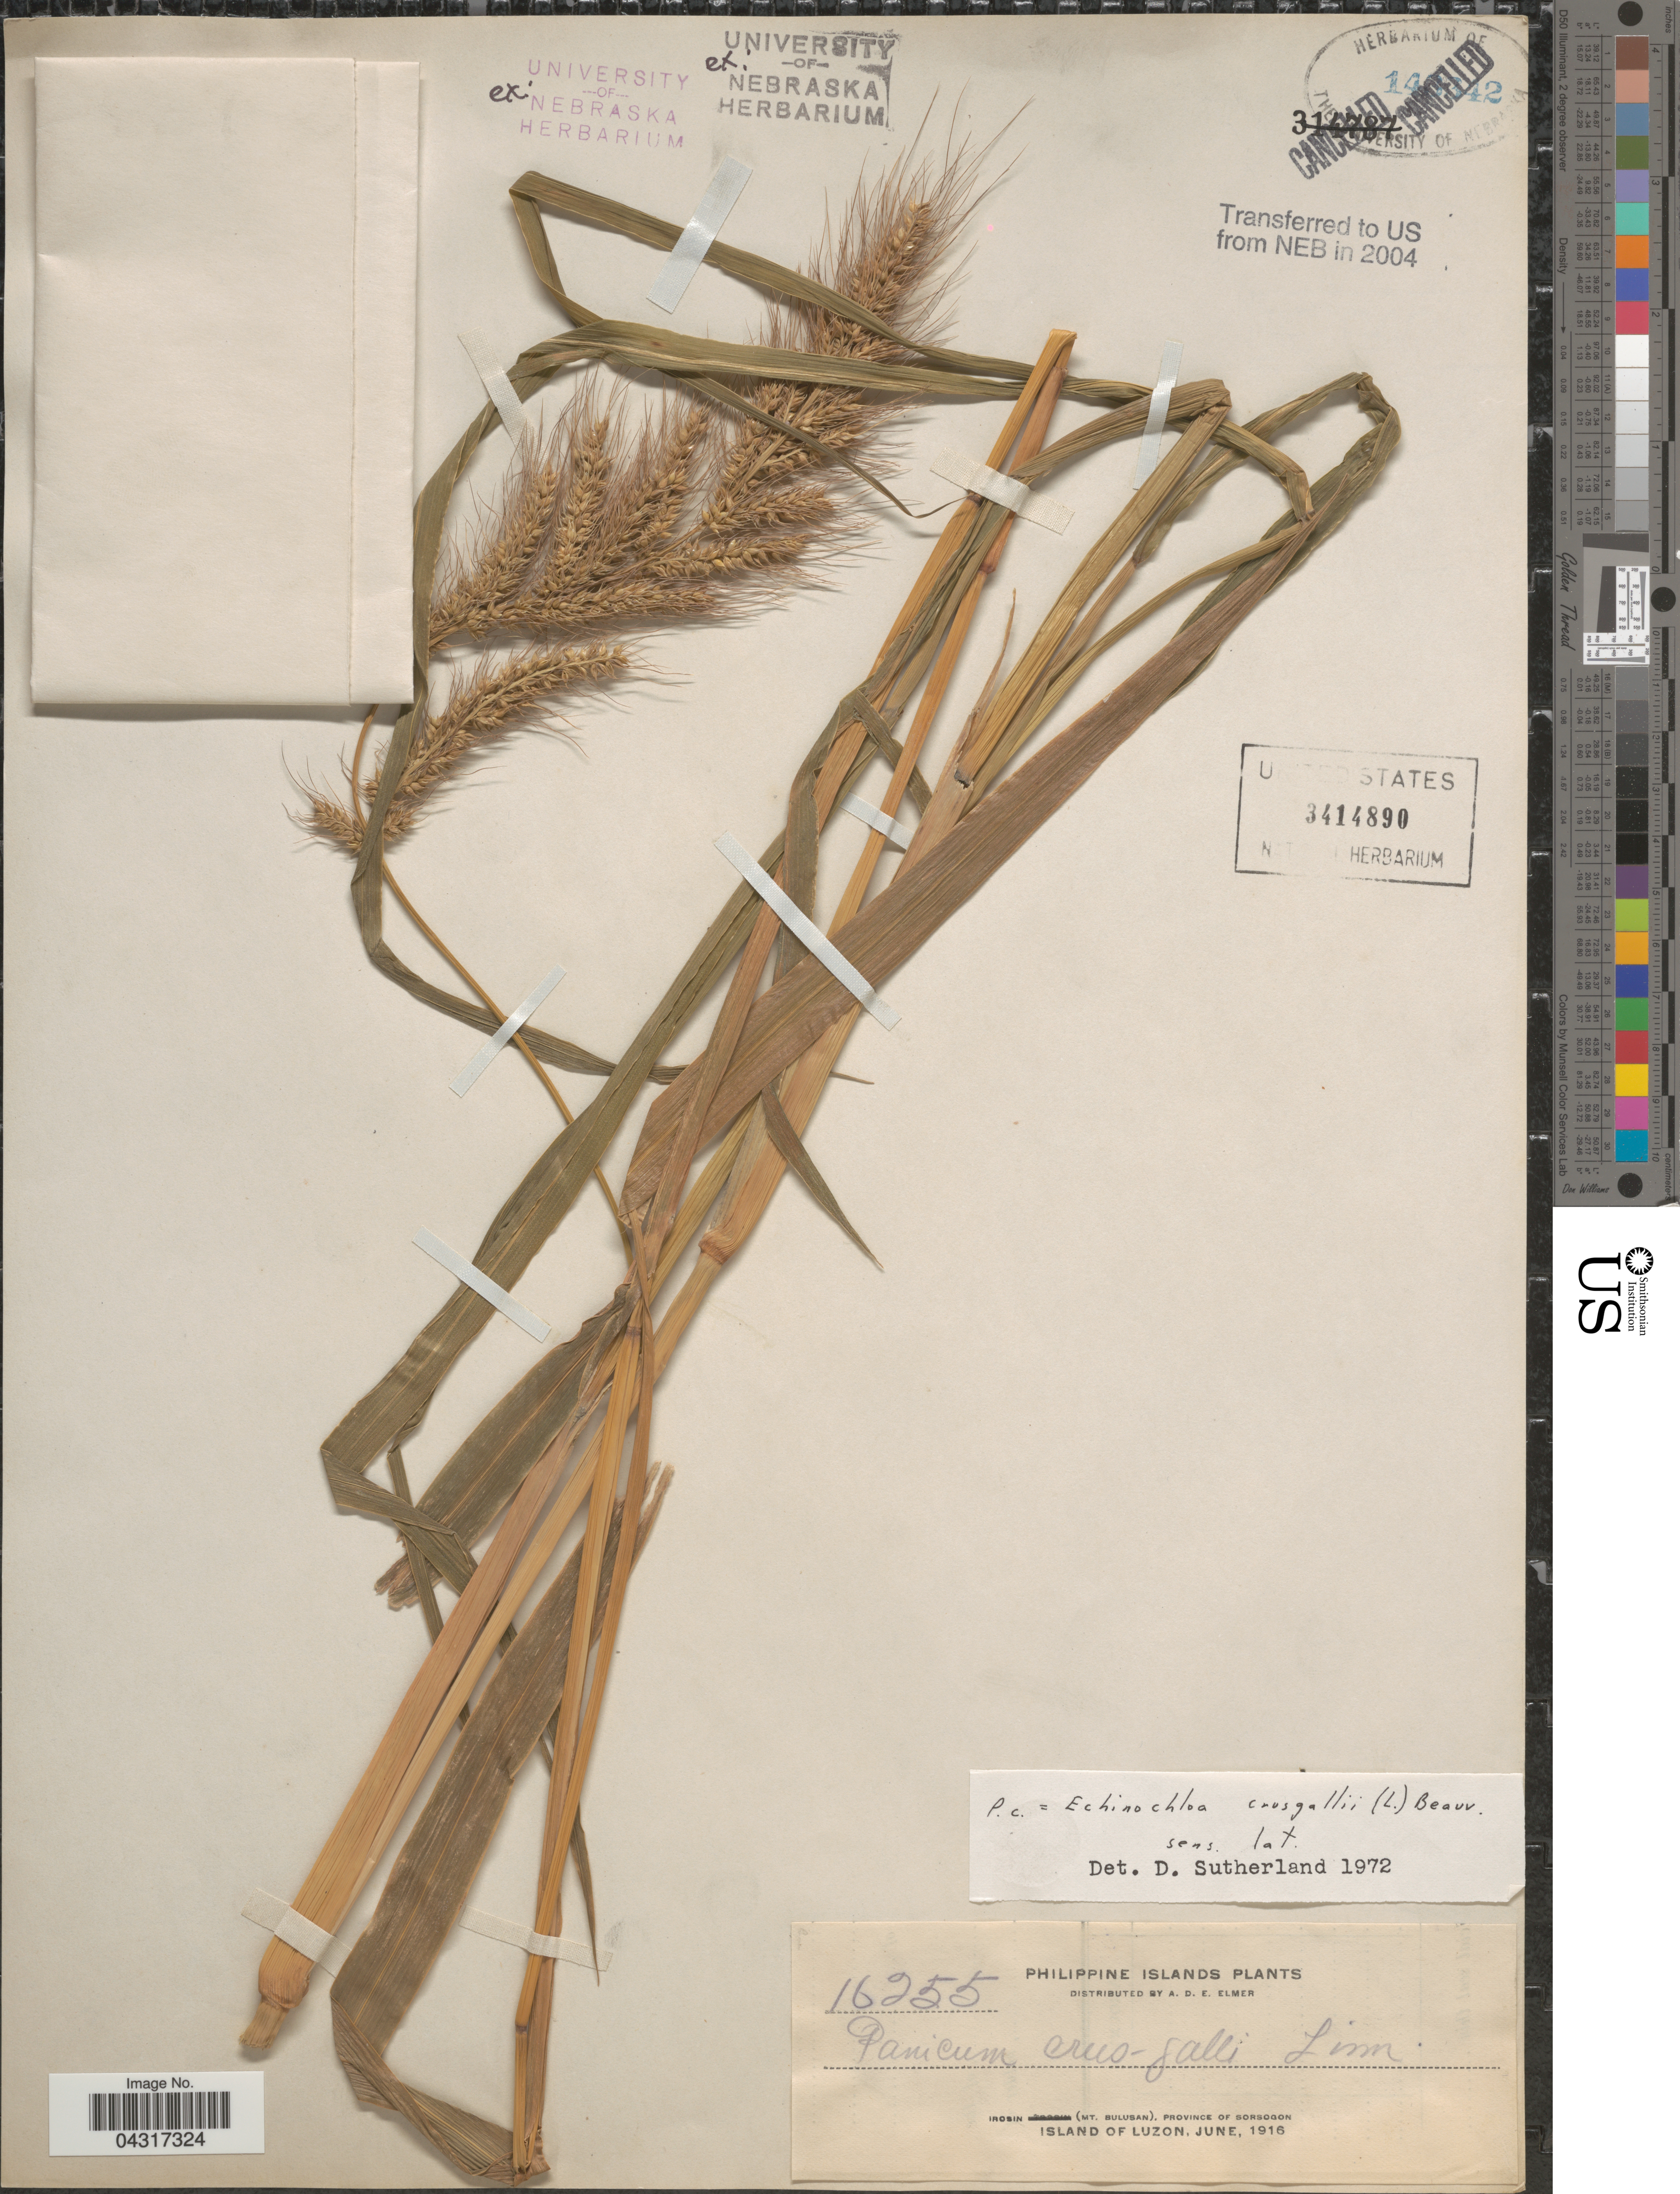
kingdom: Plantae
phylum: Tracheophyta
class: Liliopsida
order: Poales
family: Poaceae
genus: Echinochloa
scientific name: Echinochloa crus-galli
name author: (L.) P. Beauv.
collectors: A. D. E. Elmer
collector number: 16255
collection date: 1916-06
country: Philippines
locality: Philippine Islands. Irosin (Mt. Bulusan), Province of Sorsogon. Island of Luzon.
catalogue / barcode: US 3414890